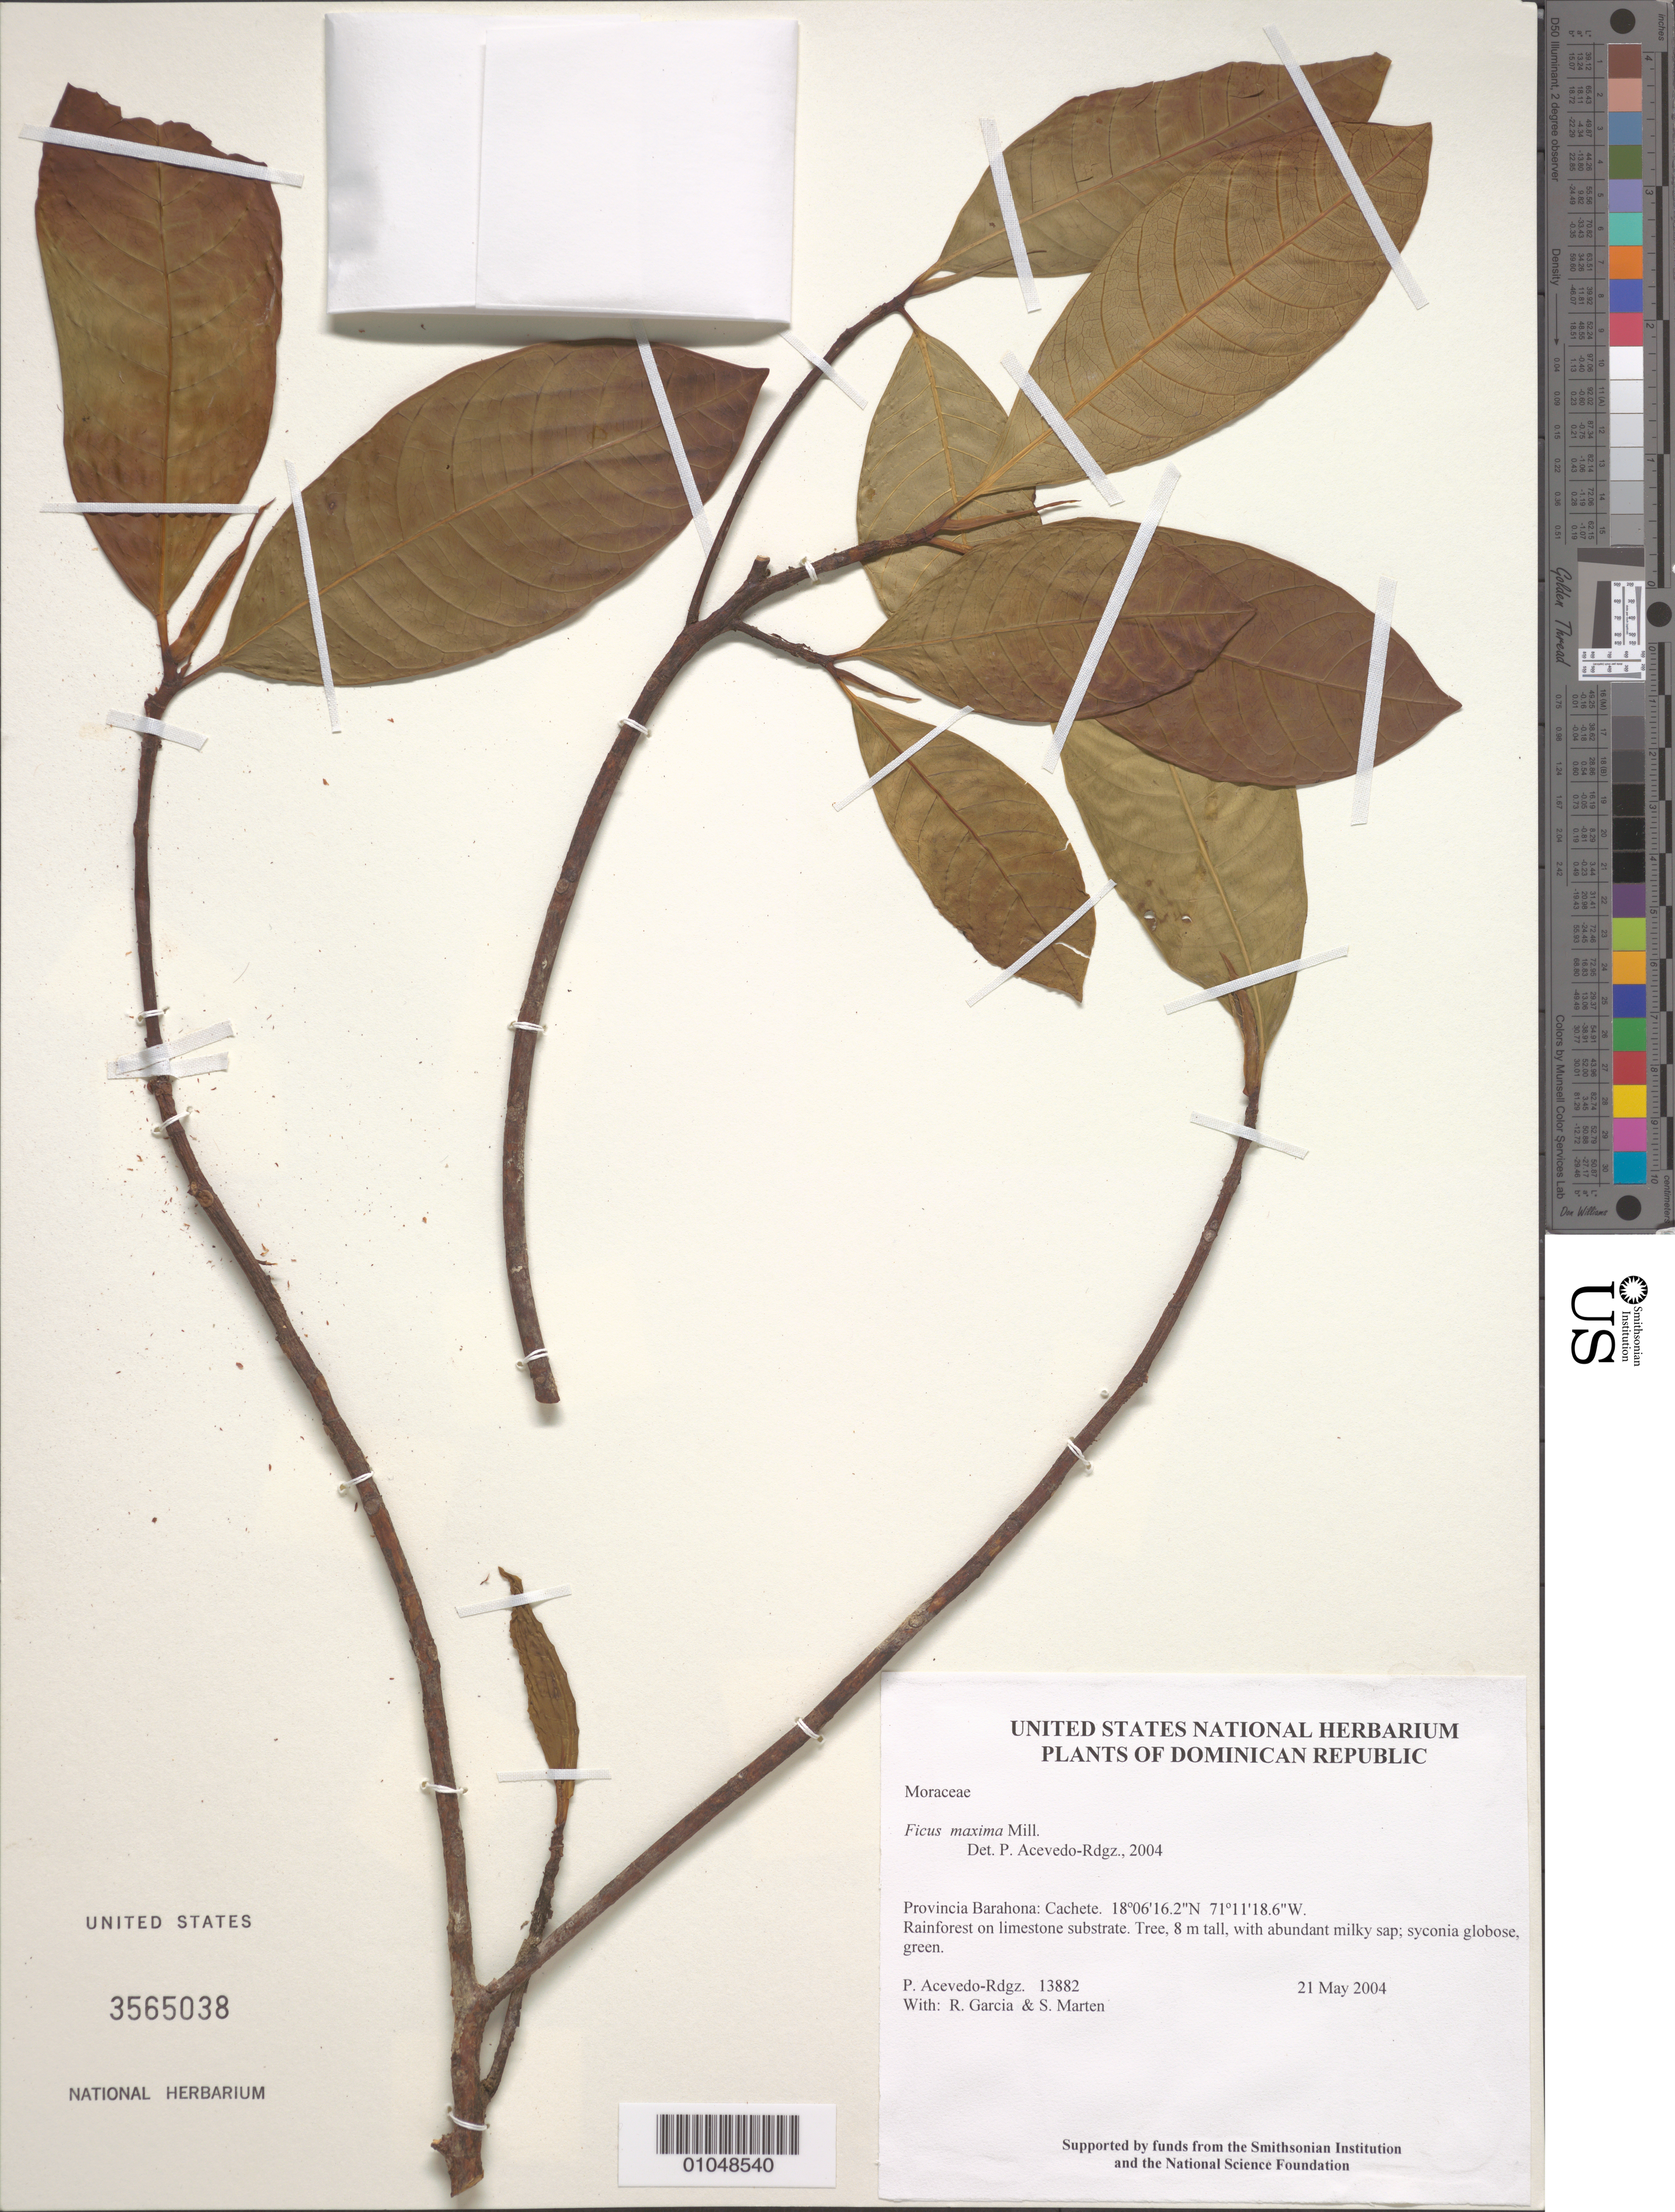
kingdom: Plantae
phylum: Tracheophyta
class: Magnoliopsida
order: Rosales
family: Moraceae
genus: Ficus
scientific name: Ficus maxima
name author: Mill.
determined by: Acevedo-Rodríguez, P., (BOT), Smithsonian Institution - National Museum of Natural History (UNITED STATES)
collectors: P. Acevedo-Rodr., R. G. García & S. Marten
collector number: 13882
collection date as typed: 21 May 2004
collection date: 2004-05-21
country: Dominican Republic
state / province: Barahona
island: Hispaniola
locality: Cachete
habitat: Rainforest on limestone substrate.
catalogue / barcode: US 3565038